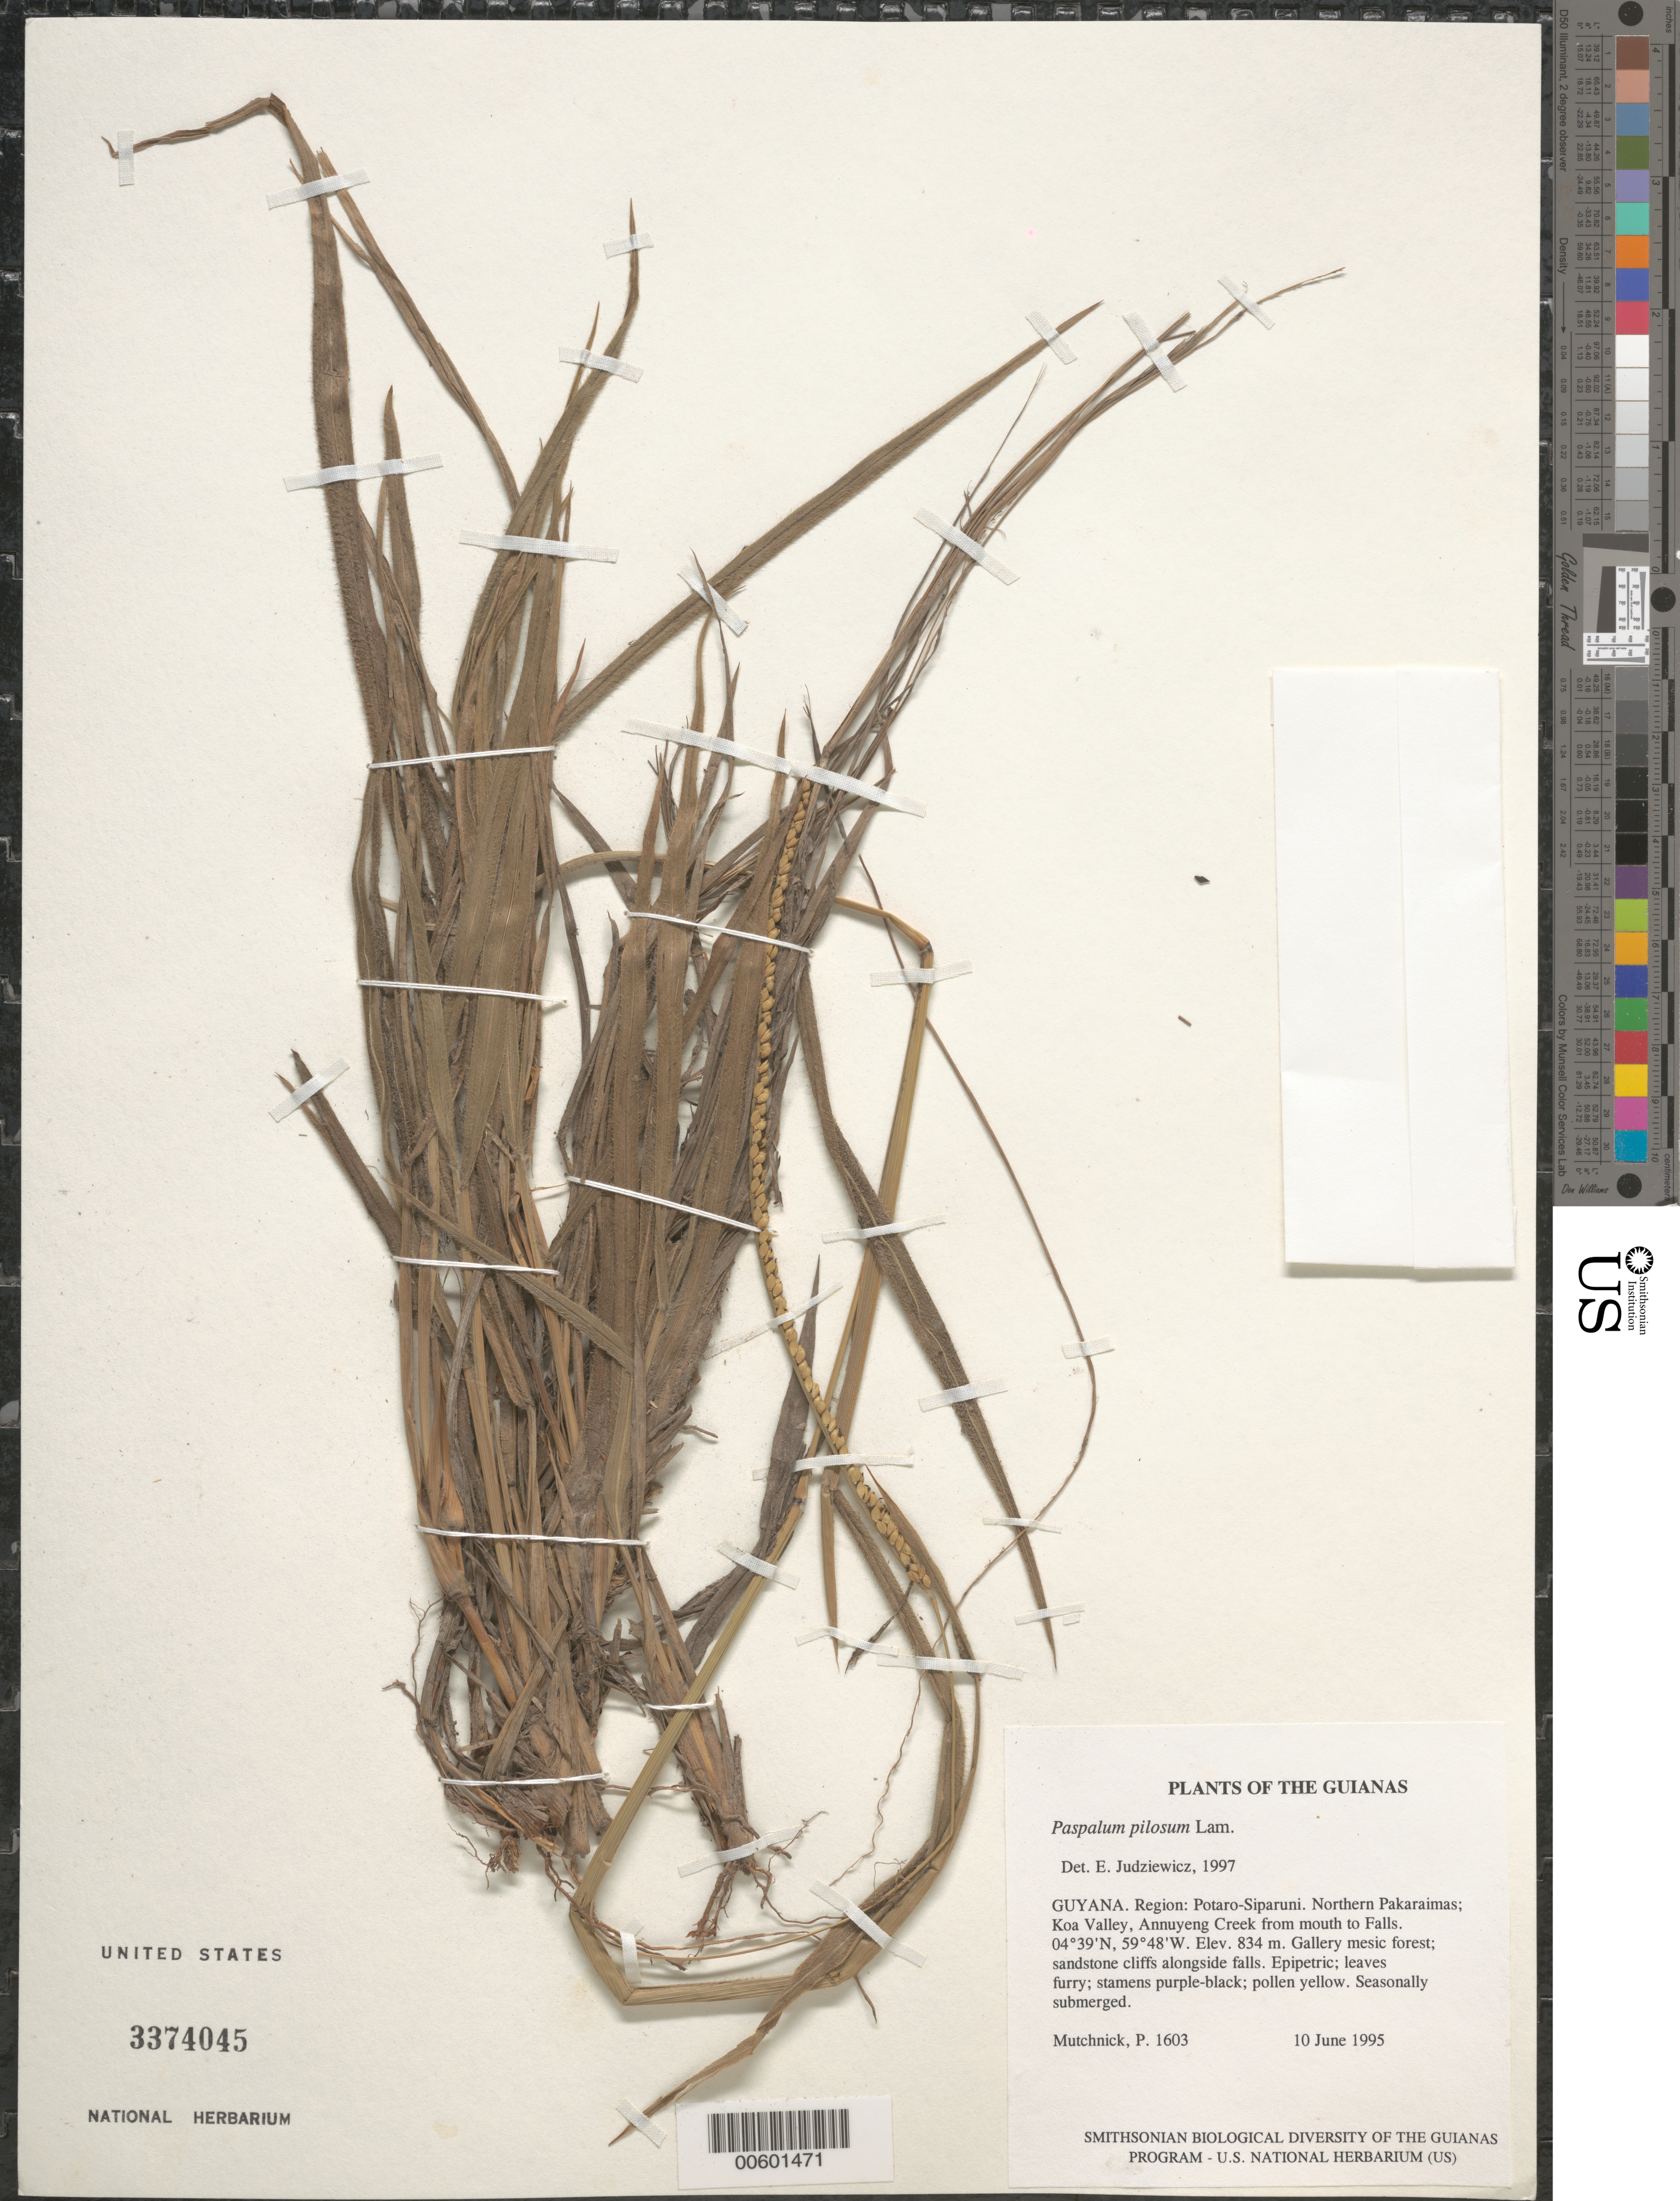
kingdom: Plantae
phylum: Tracheophyta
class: Liliopsida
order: Poales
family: Poaceae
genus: Paspalum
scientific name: Paspalum pilosum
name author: Lam.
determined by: Judziewicz, E. J.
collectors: P. Mutchnick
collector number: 1603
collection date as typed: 10 June 1995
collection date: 1995-06-10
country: Guyana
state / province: Potaro-Siparuni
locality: Northern Pakaraimas; Koa Valley, Annuyeng Creek from mouth to Falls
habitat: Gallery mesic forest; sandstone cliffs alongside falls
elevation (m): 834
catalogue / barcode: US 3374045